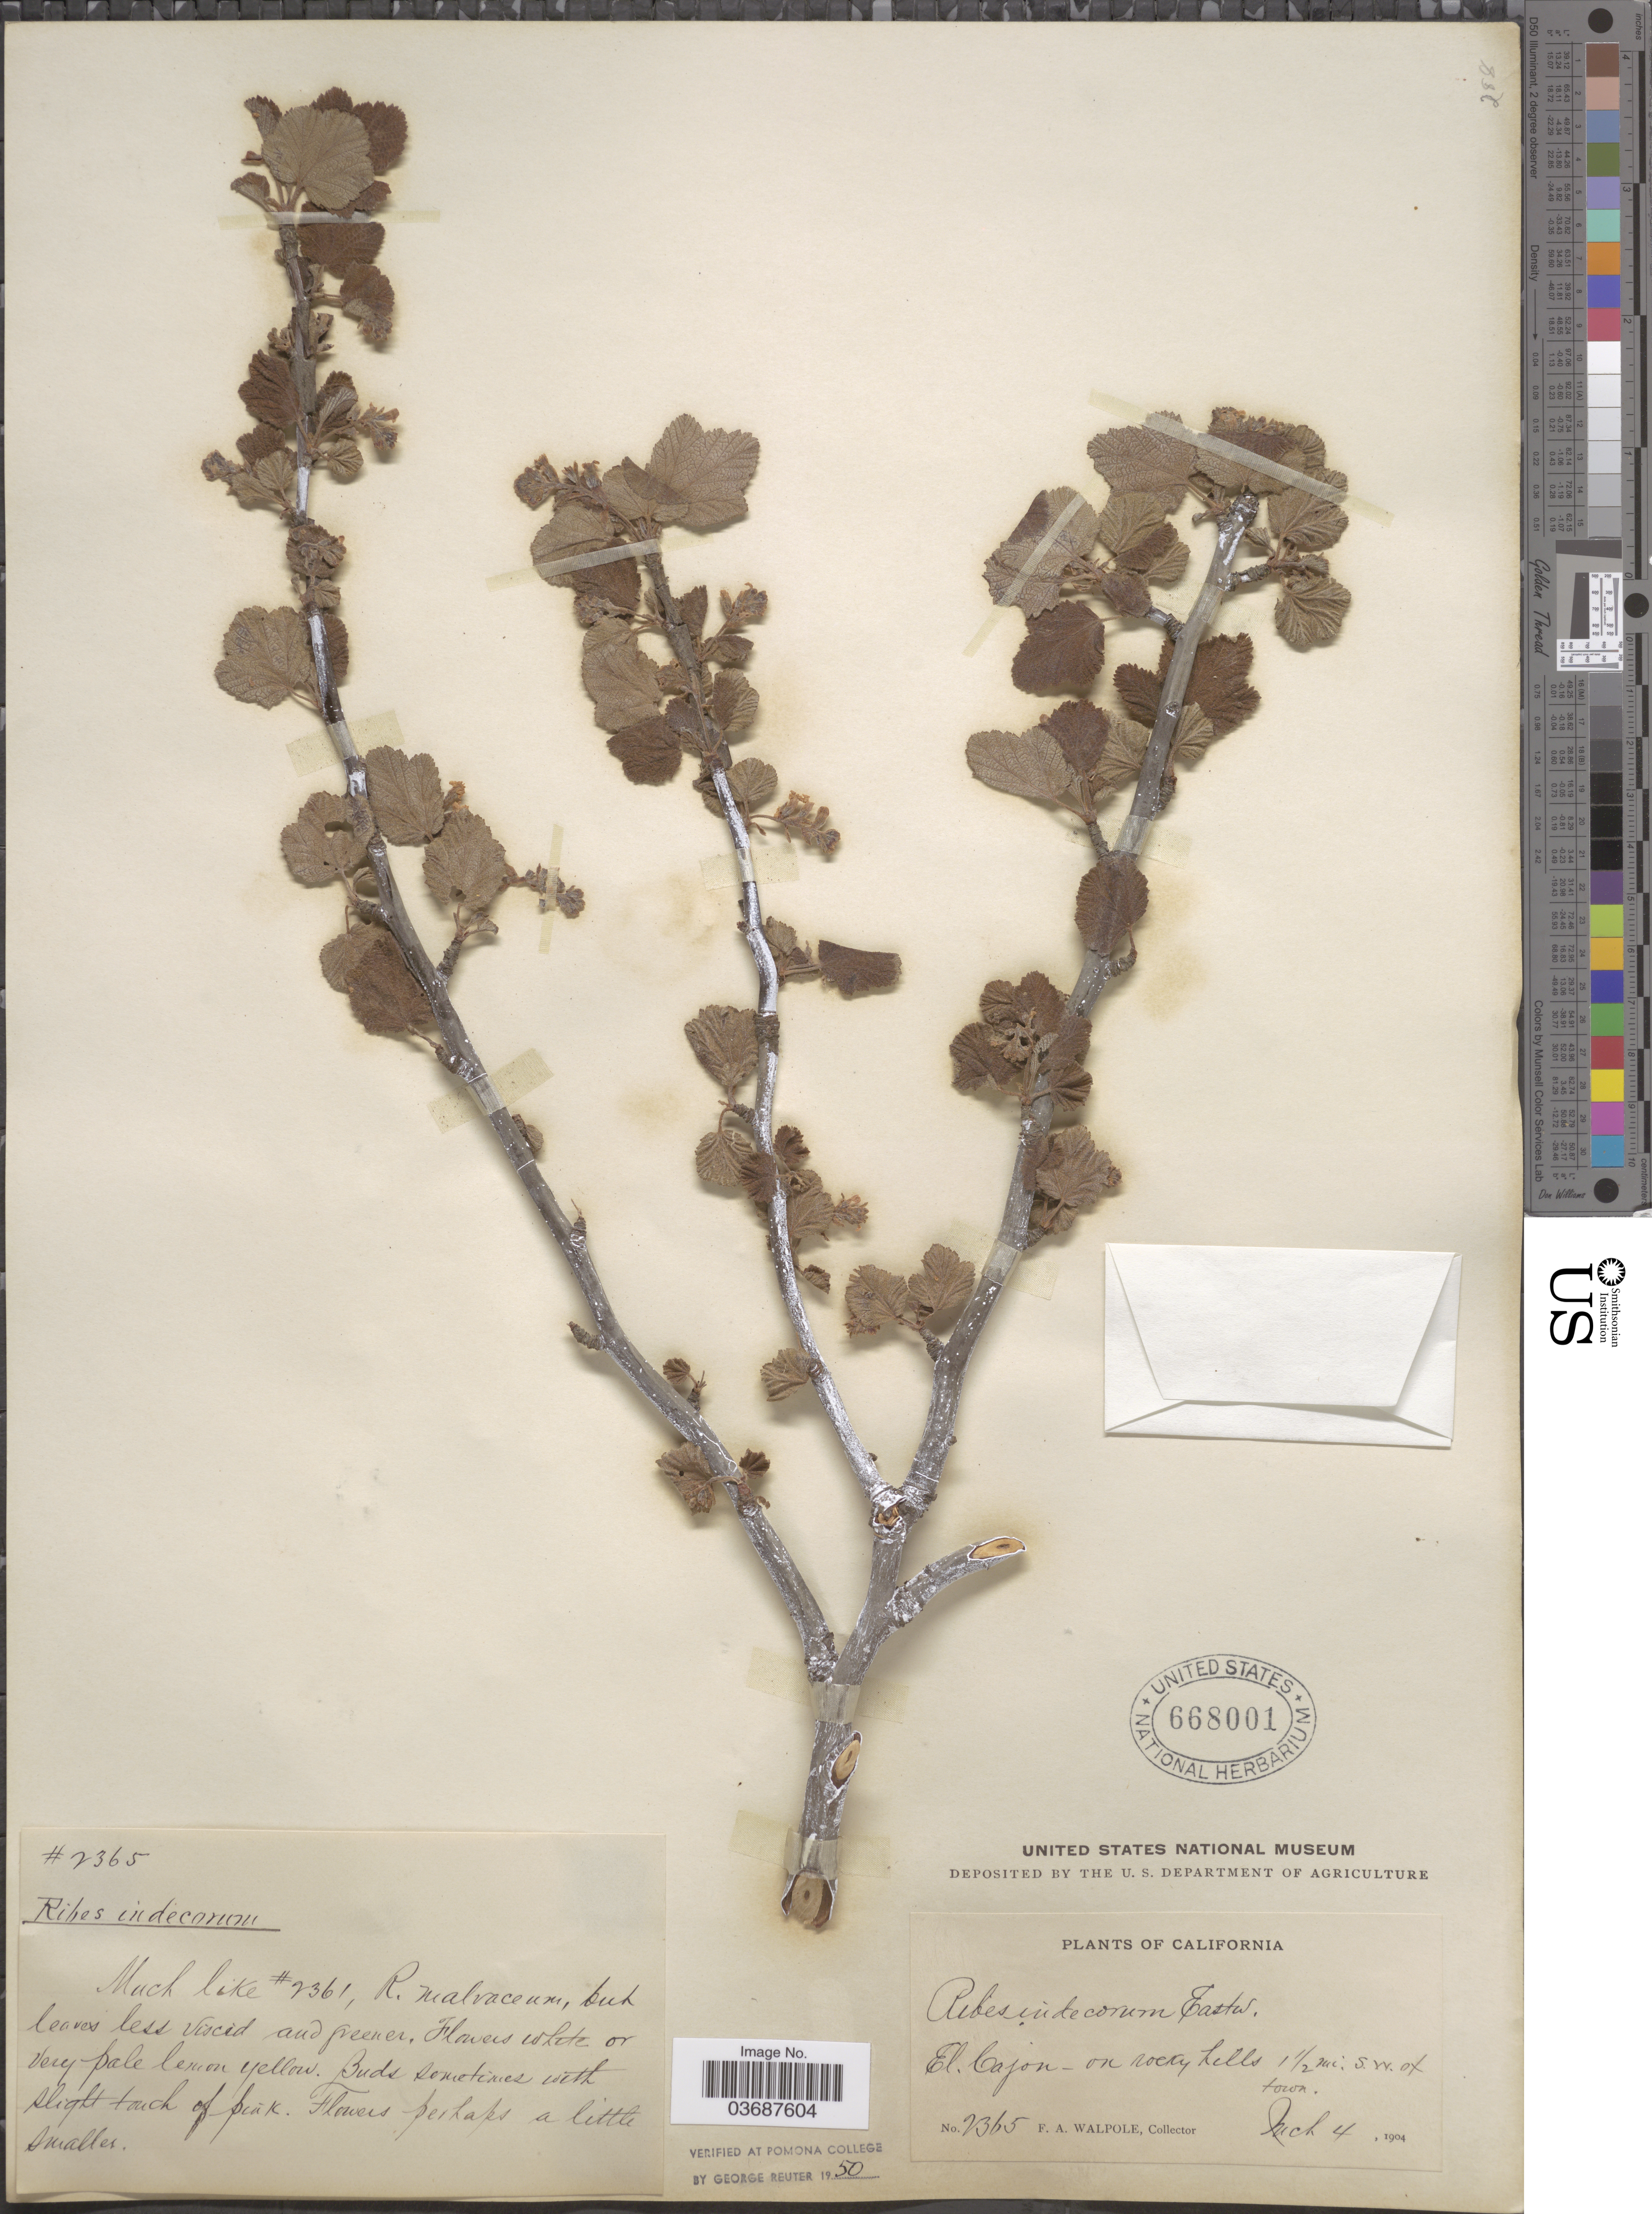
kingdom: Plantae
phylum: Tracheophyta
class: Magnoliopsida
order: Saxifragales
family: Grossulariaceae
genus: Ribes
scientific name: Ribes indecorum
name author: Eastw.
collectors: F. Walpole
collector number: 2365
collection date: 1904-03-04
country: United States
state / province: California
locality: El Cajon-on rocky hills 1½ mi. S.W. of town.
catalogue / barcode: US 668001